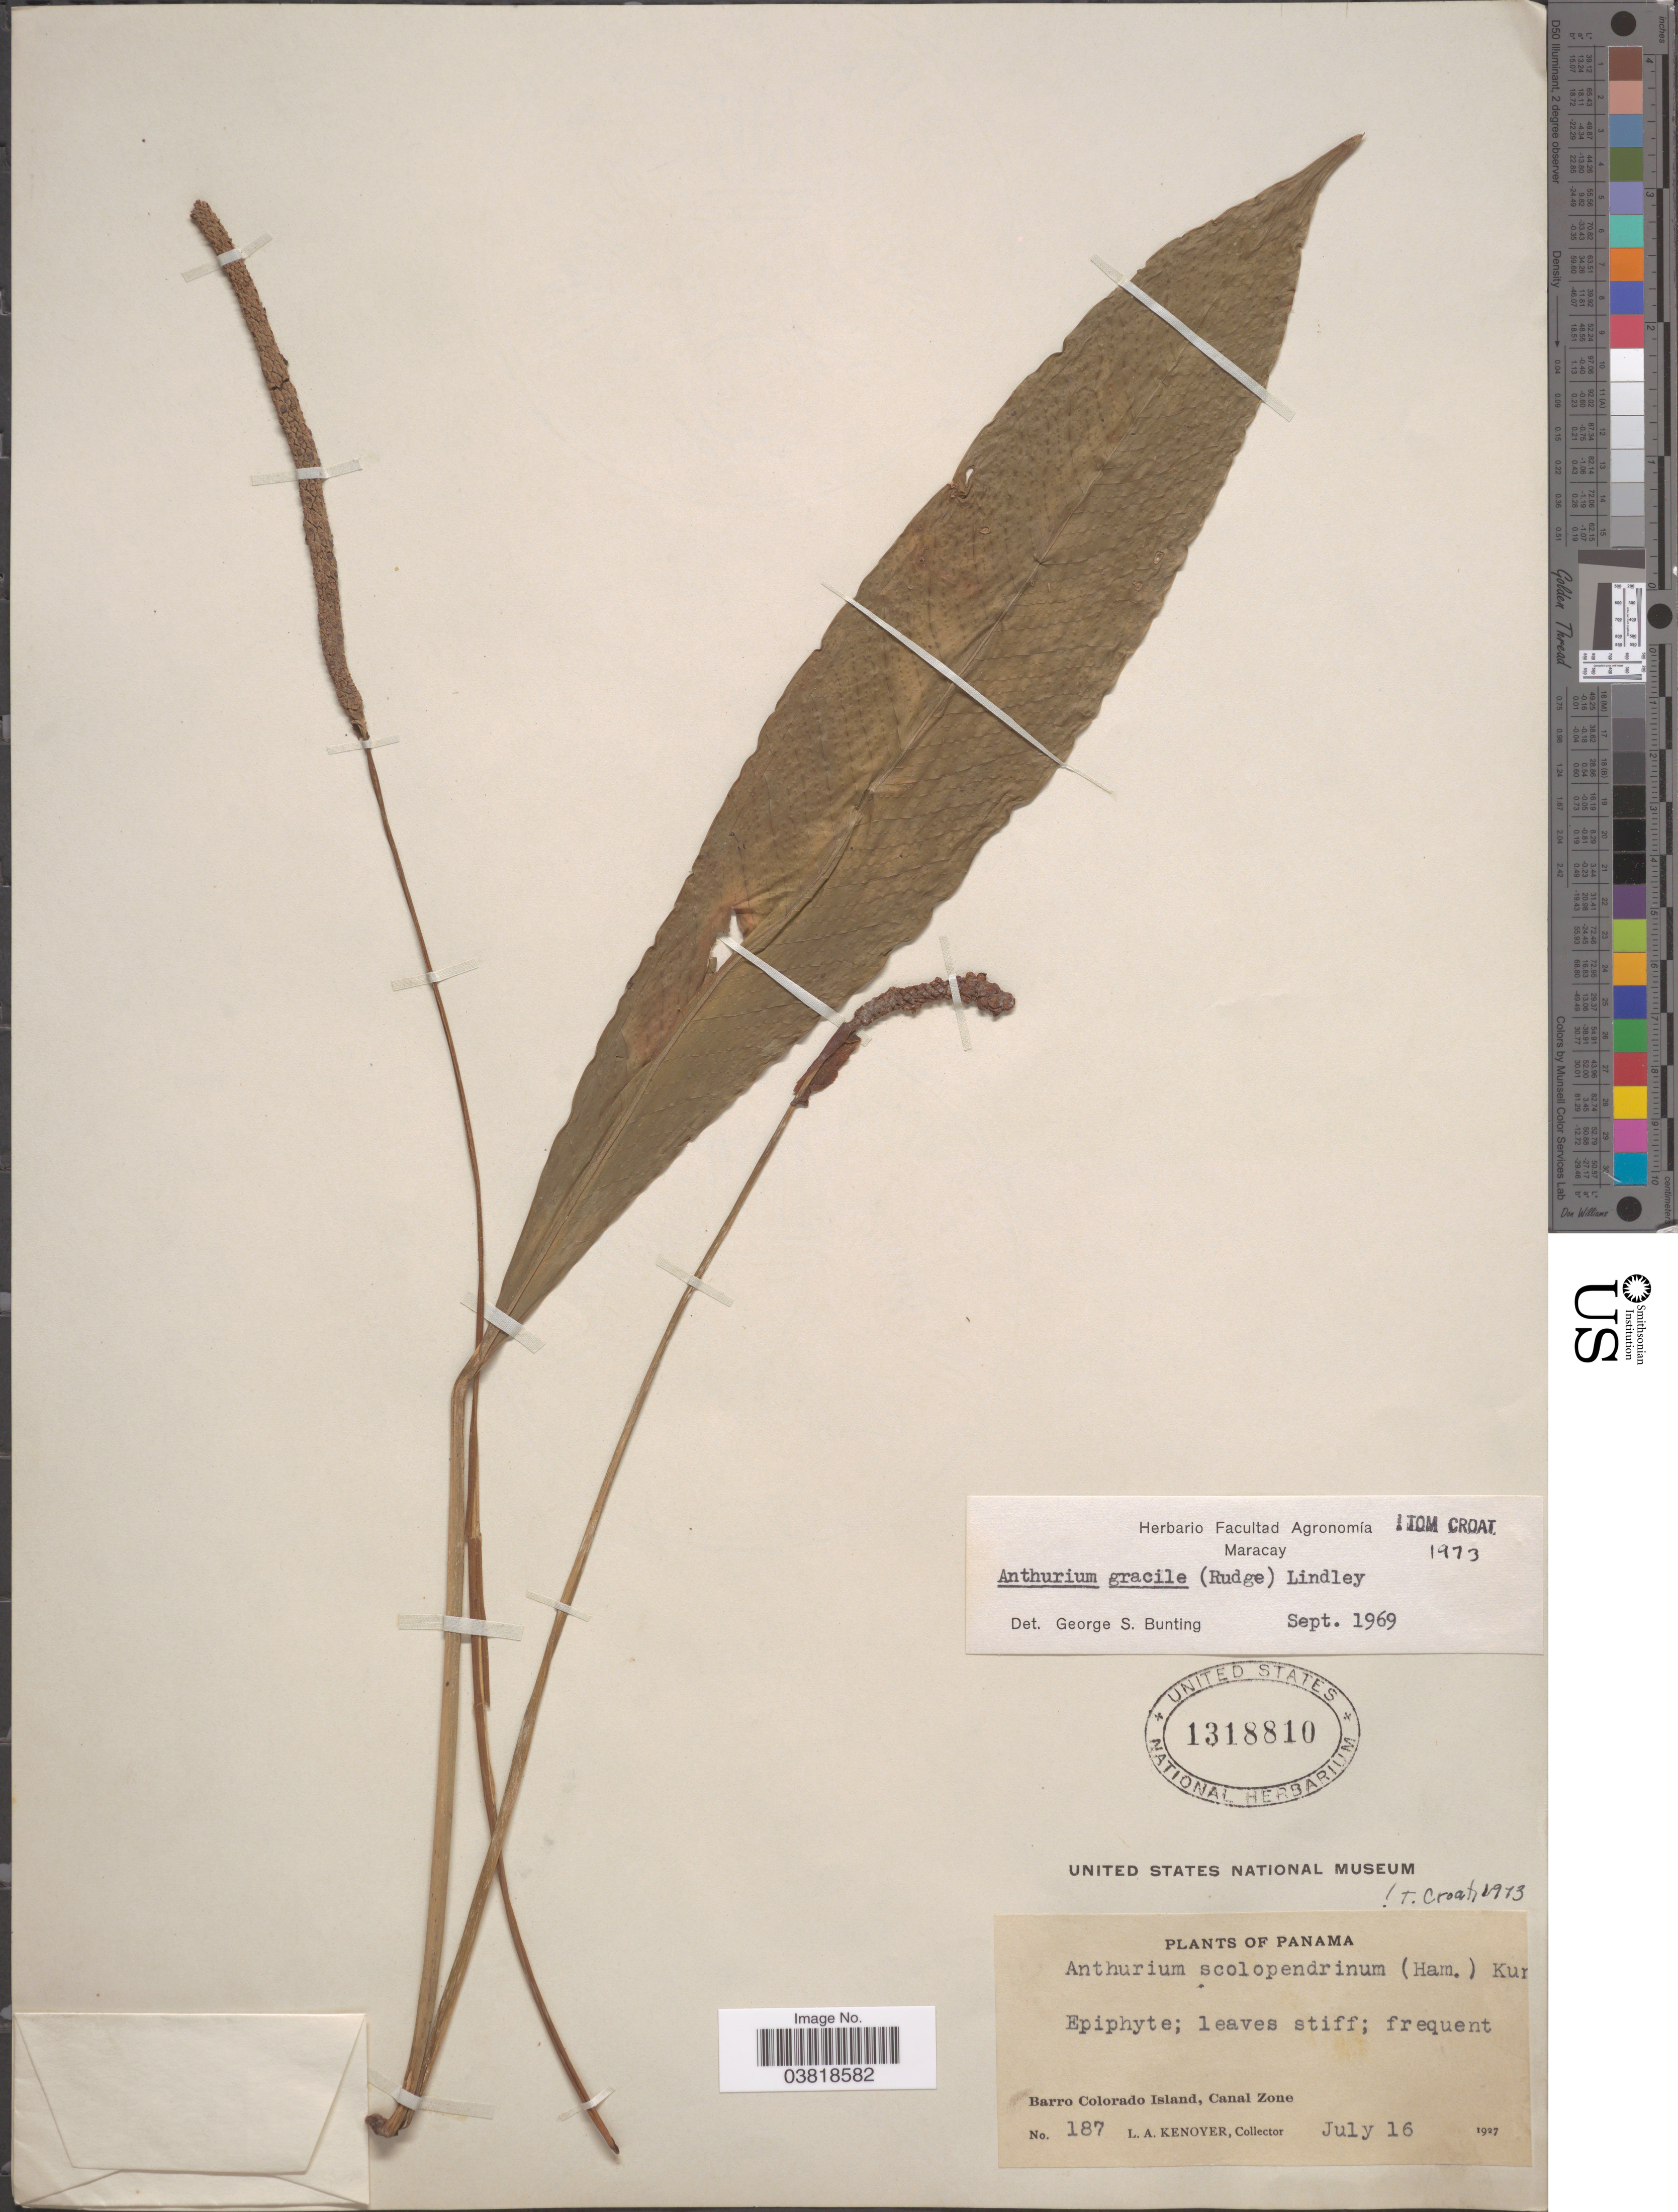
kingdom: Plantae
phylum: Tracheophyta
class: Liliopsida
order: Alismatales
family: Araceae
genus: Anthurium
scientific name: Anthurium gracile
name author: (Rudge) Schott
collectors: L. A. Kenoyer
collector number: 187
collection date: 1927-07-16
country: Panama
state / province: Panamá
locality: Barro Colorado Island, Canal Zone.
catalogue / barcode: US 1318810